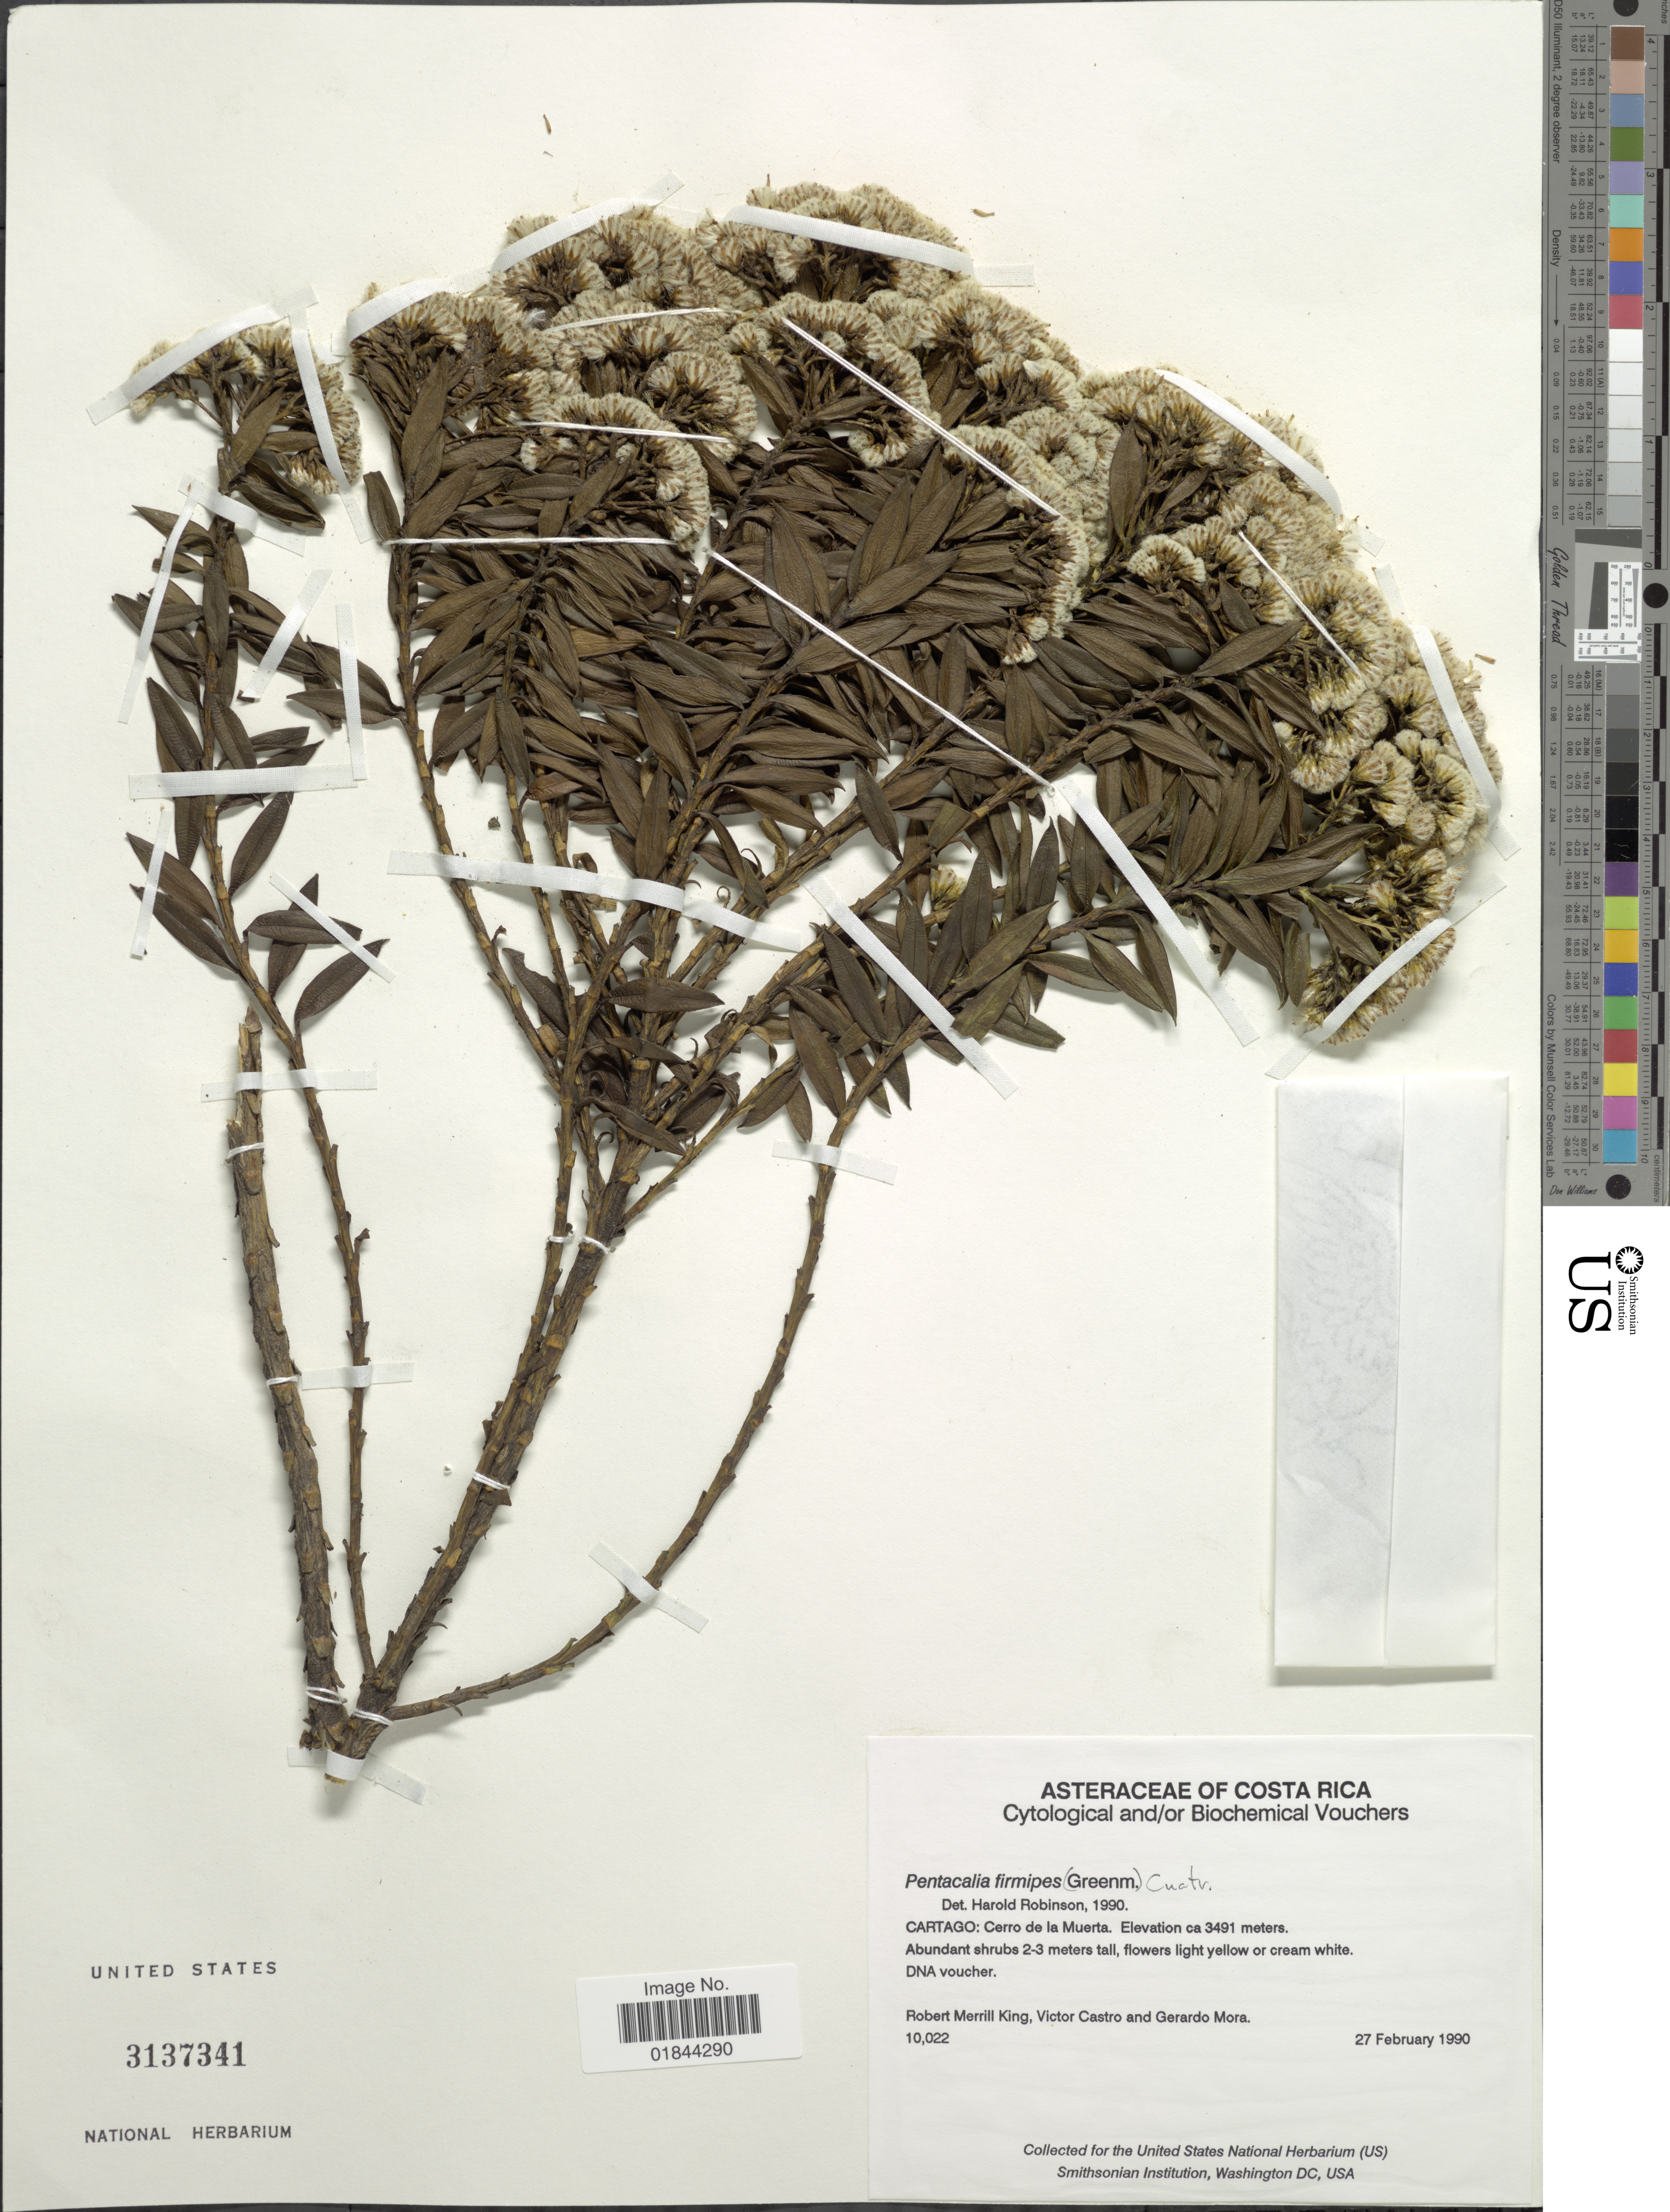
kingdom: Plantae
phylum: Tracheophyta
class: Magnoliopsida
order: Asterales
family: Asteraceae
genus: Pentacalia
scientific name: Pentacalia firmipes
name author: (Greenm.) Cuatrec.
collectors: R. M. King, V. Castro & G. Mora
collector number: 10022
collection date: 1990-02-27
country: Costa Rica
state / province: Cartago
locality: Cerro de la Muerta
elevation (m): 3491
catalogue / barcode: US 3137341